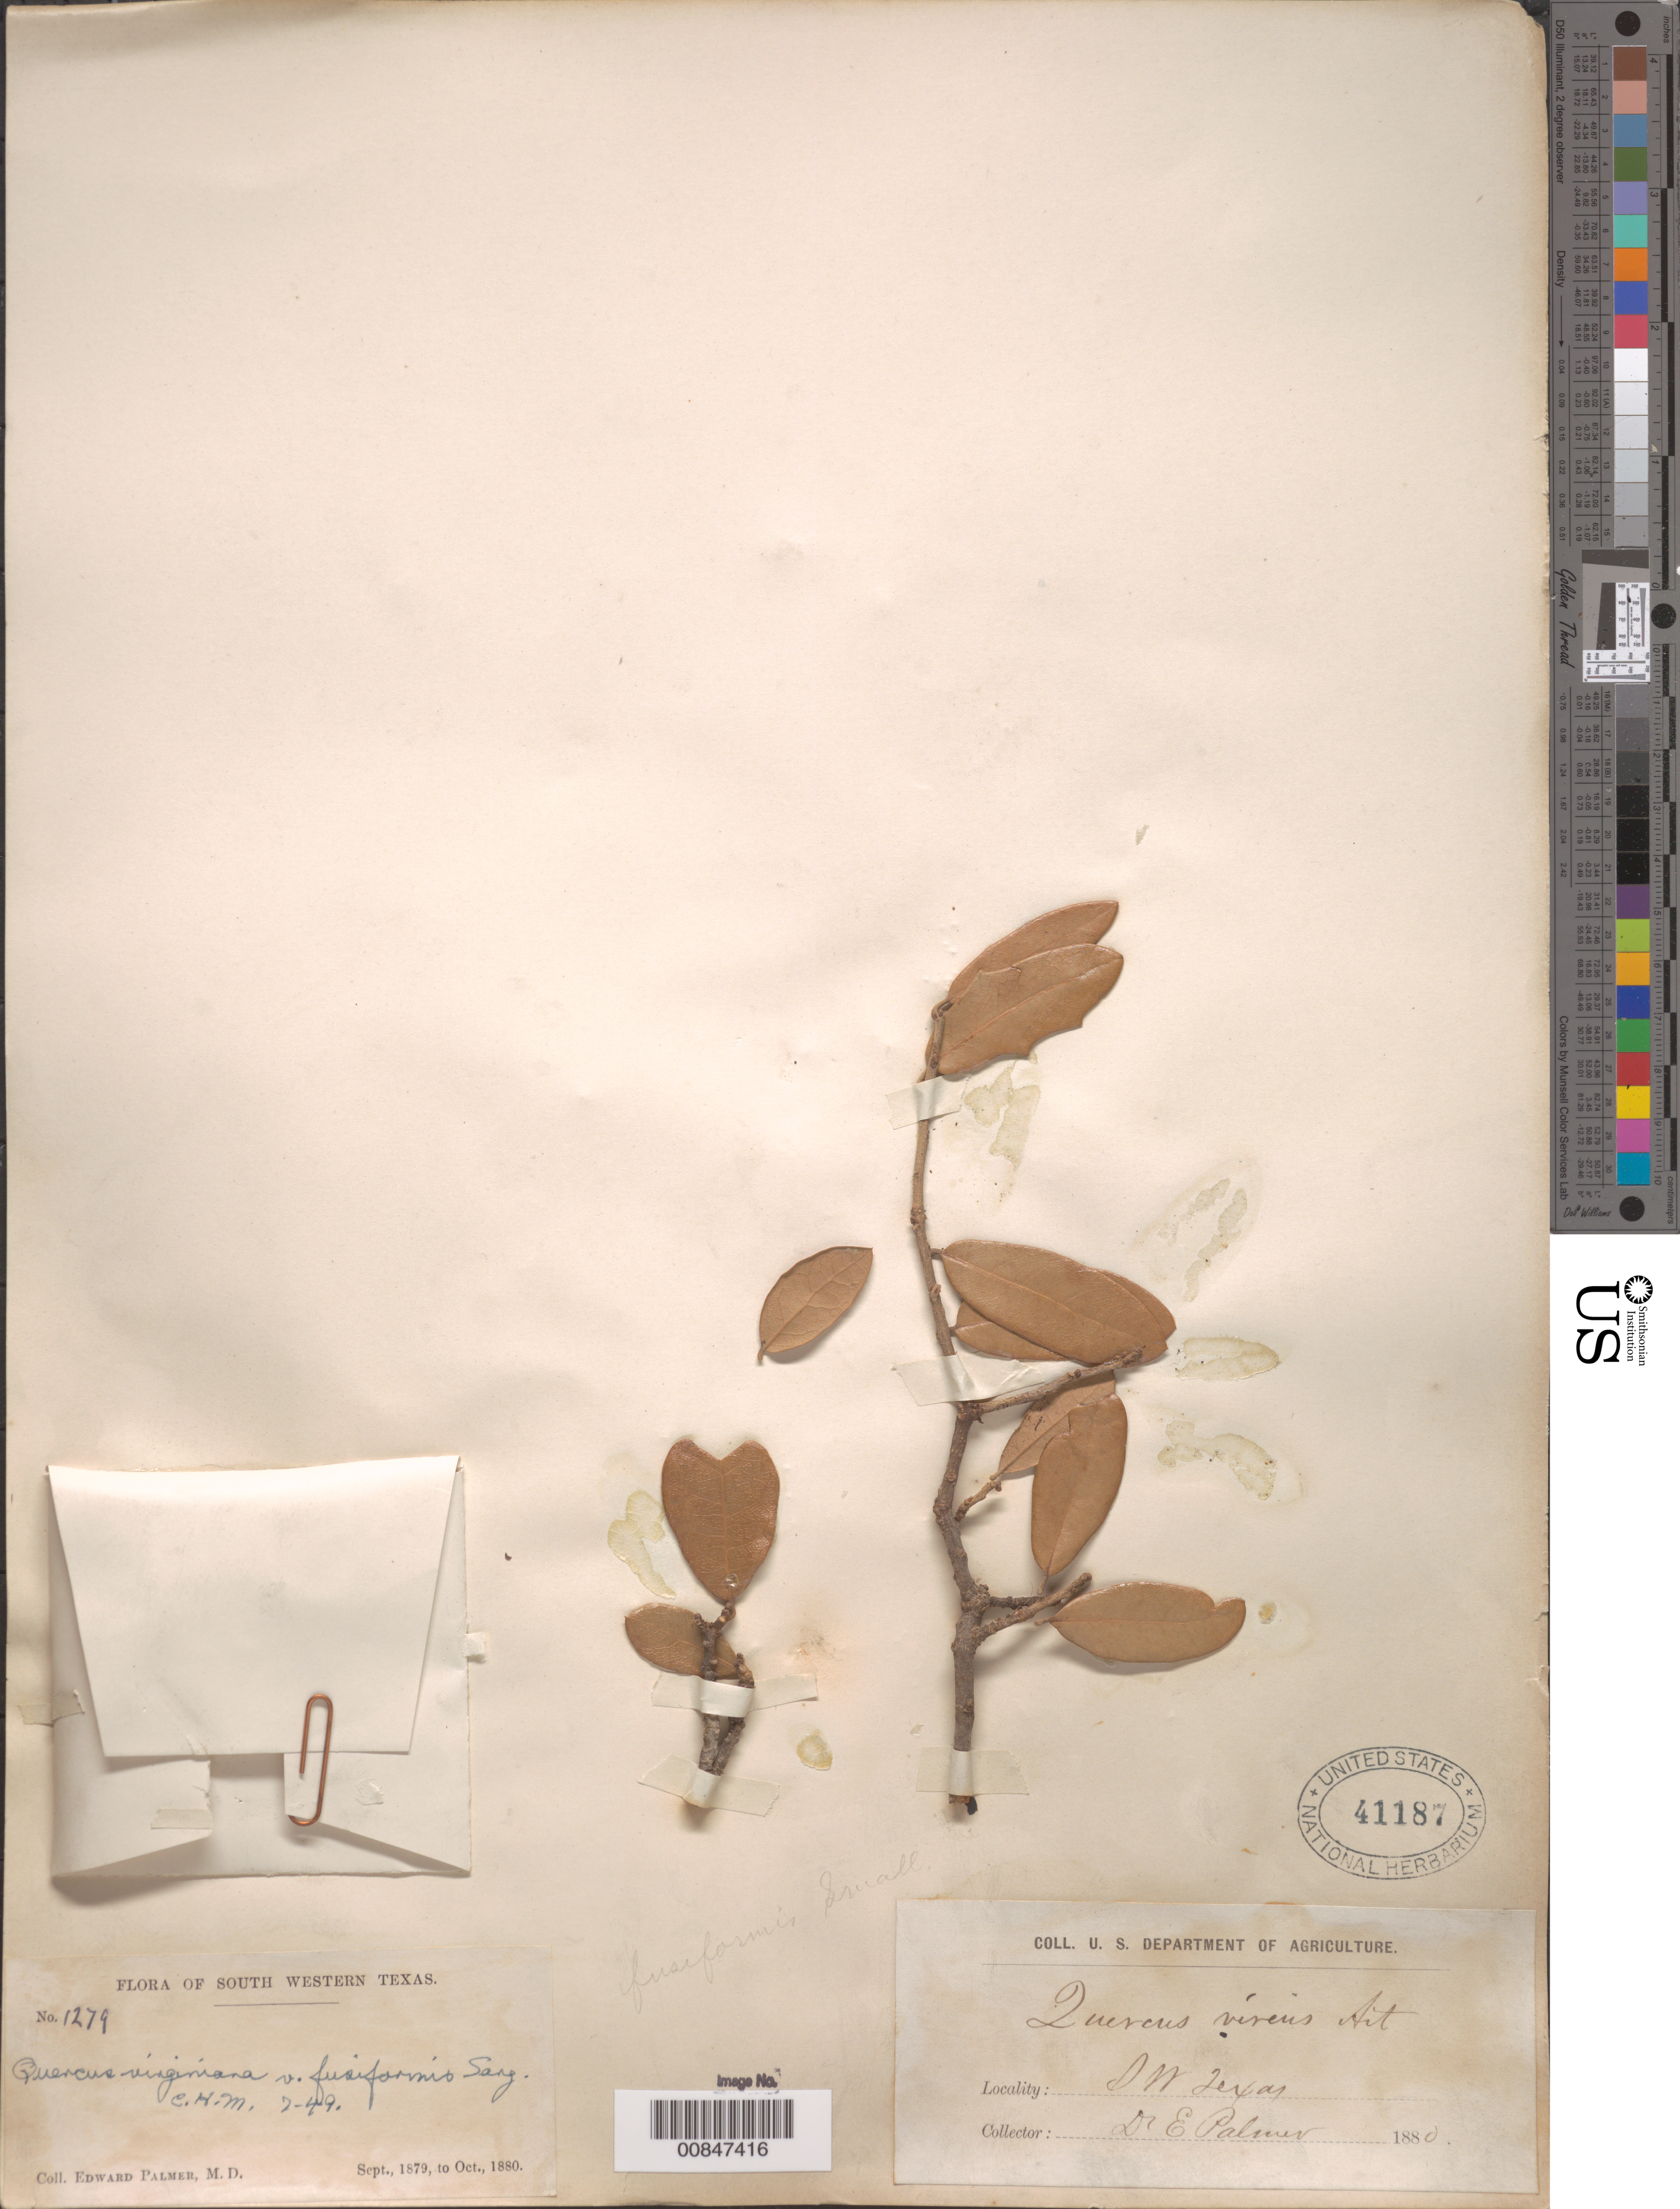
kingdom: Plantae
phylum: Tracheophyta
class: Magnoliopsida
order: Fagales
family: Fagaceae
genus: Quercus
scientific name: Quercus virginiana var. fusiformis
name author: (Small) Sarg.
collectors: E. Palmer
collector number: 1279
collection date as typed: Sep 1879 to -- Oct 1880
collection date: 1879-09/1880-10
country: United States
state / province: Texas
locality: South Western Texas.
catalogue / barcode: US 41187